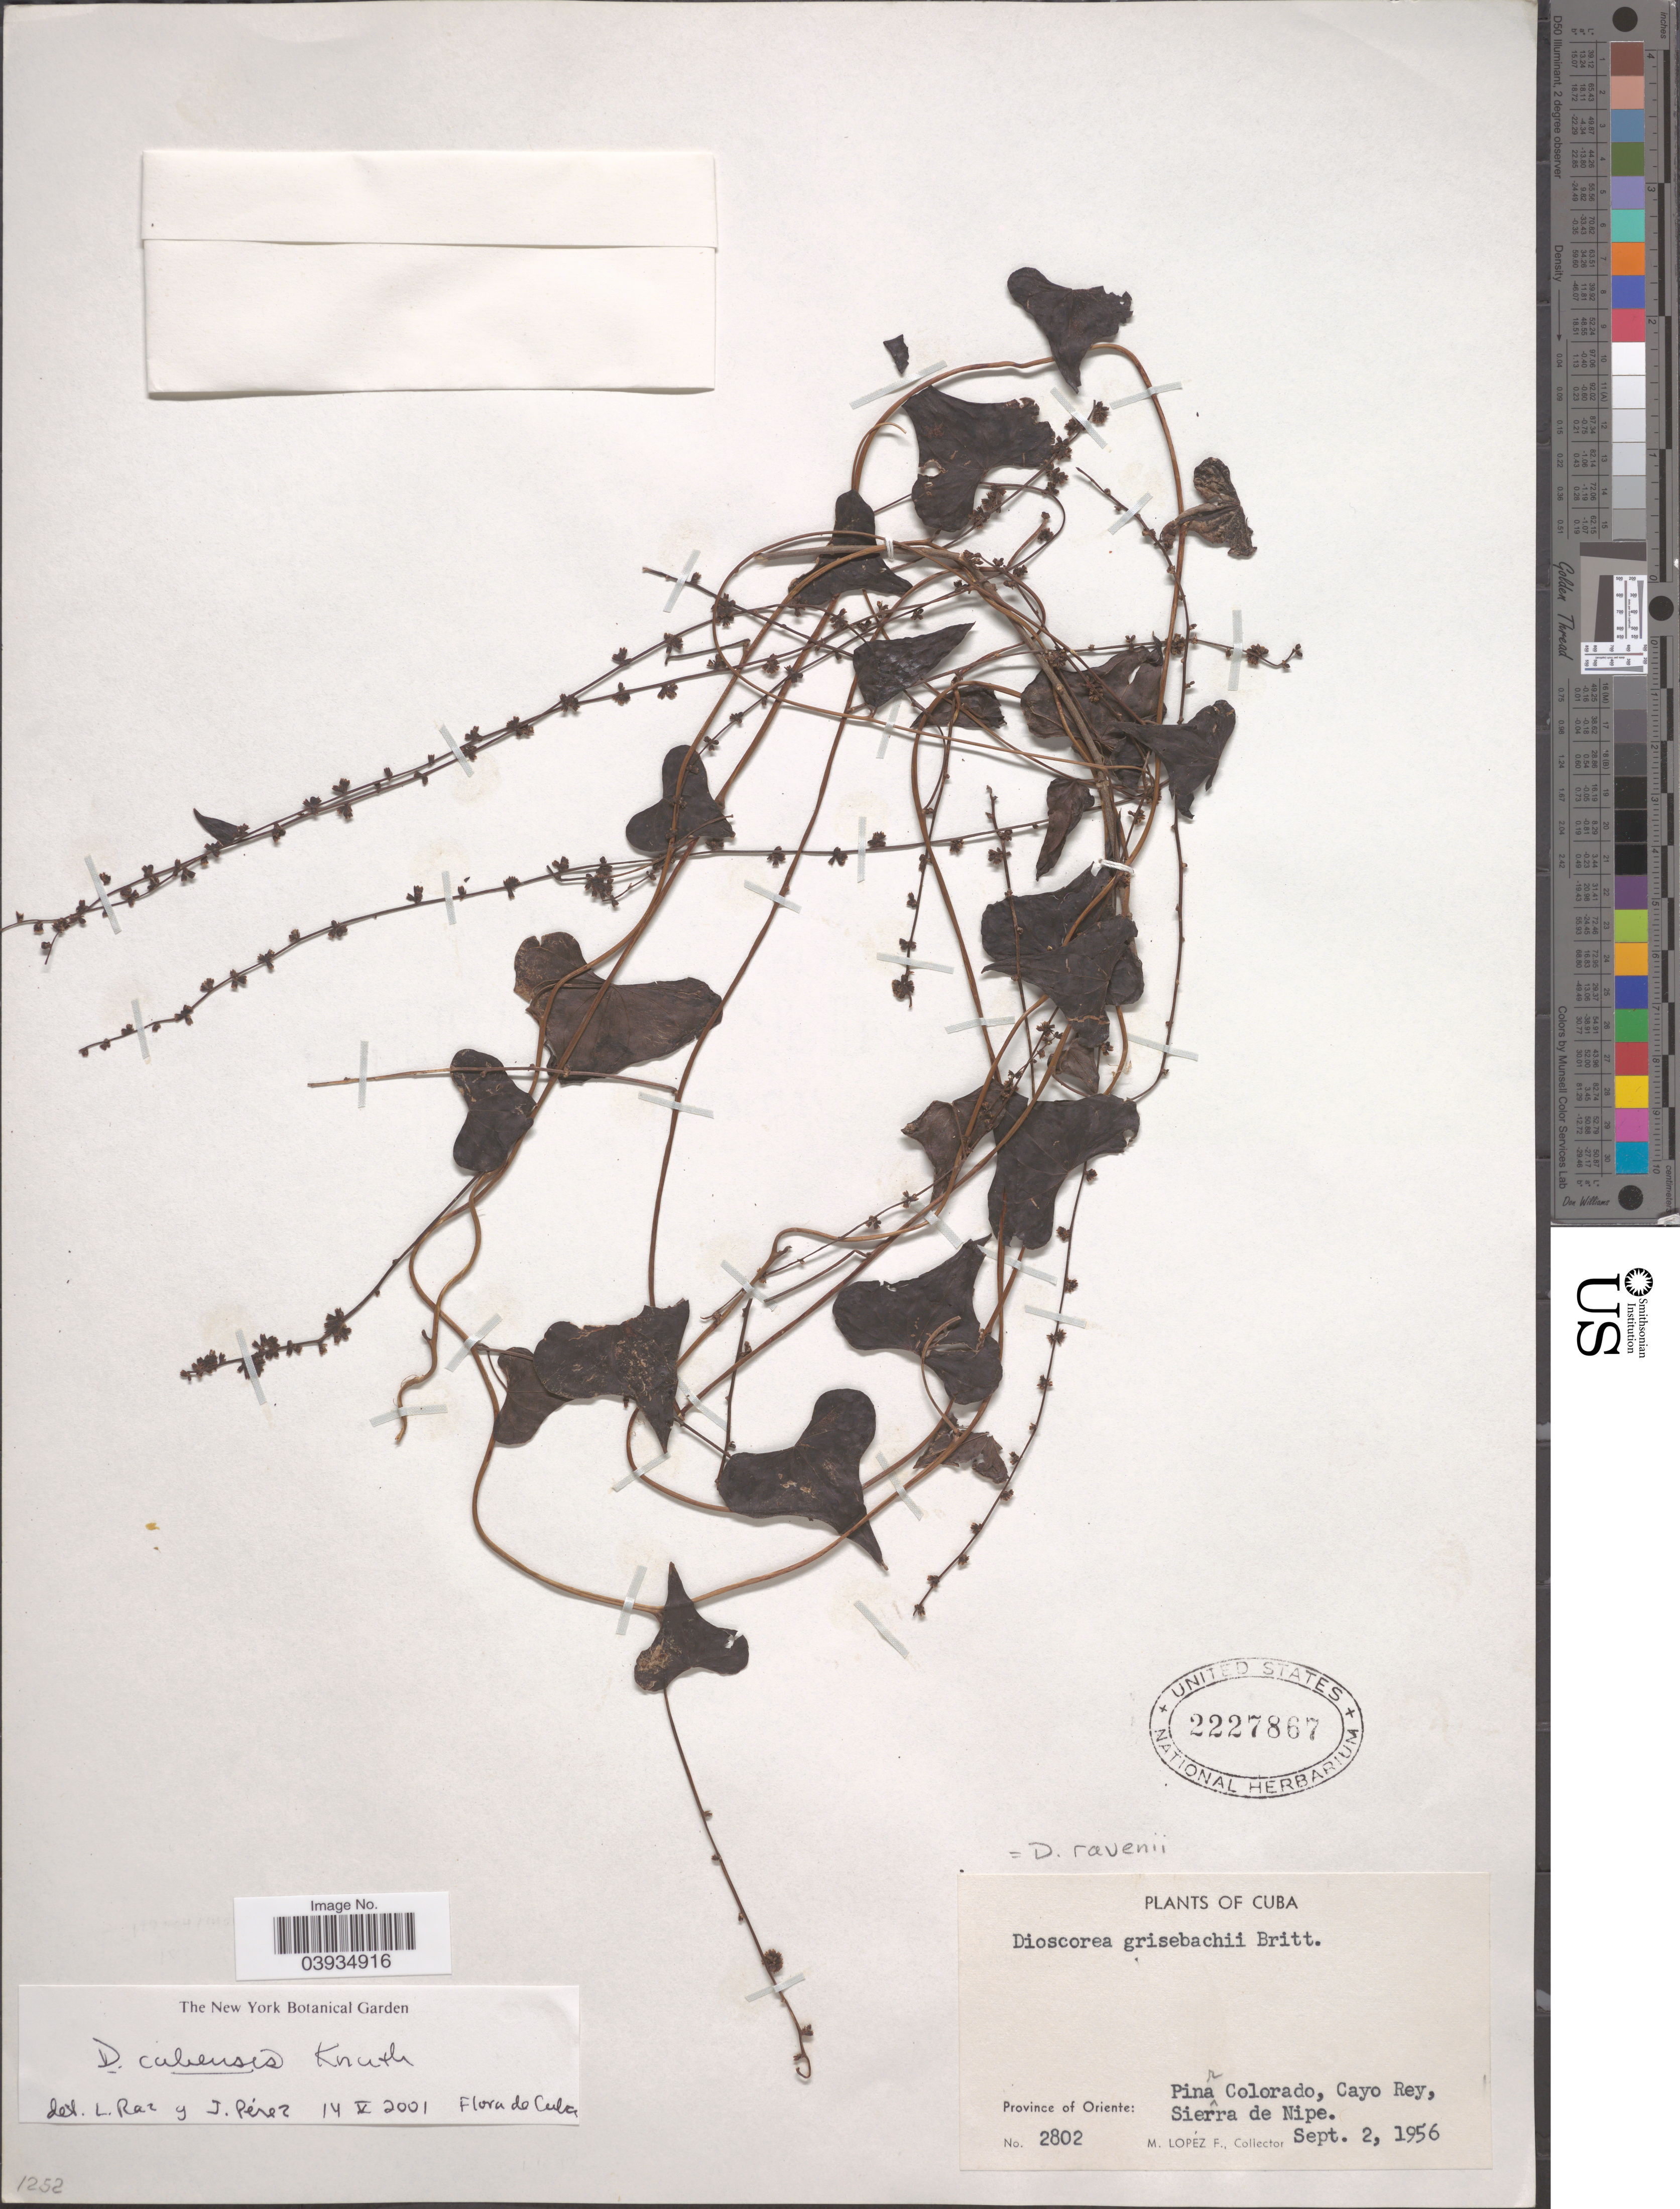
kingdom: Plantae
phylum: Tracheophyta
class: Liliopsida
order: Dioscoreales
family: Dioscoreaceae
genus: Dioscorea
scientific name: Dioscorea cubensis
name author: R. Knuth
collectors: M. López Figueiras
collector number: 2802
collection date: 1956-09-02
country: Cuba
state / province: Oriente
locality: Piña Colorado, Cayo Rey., Siêrra de Nipe.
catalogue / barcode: US 2227867